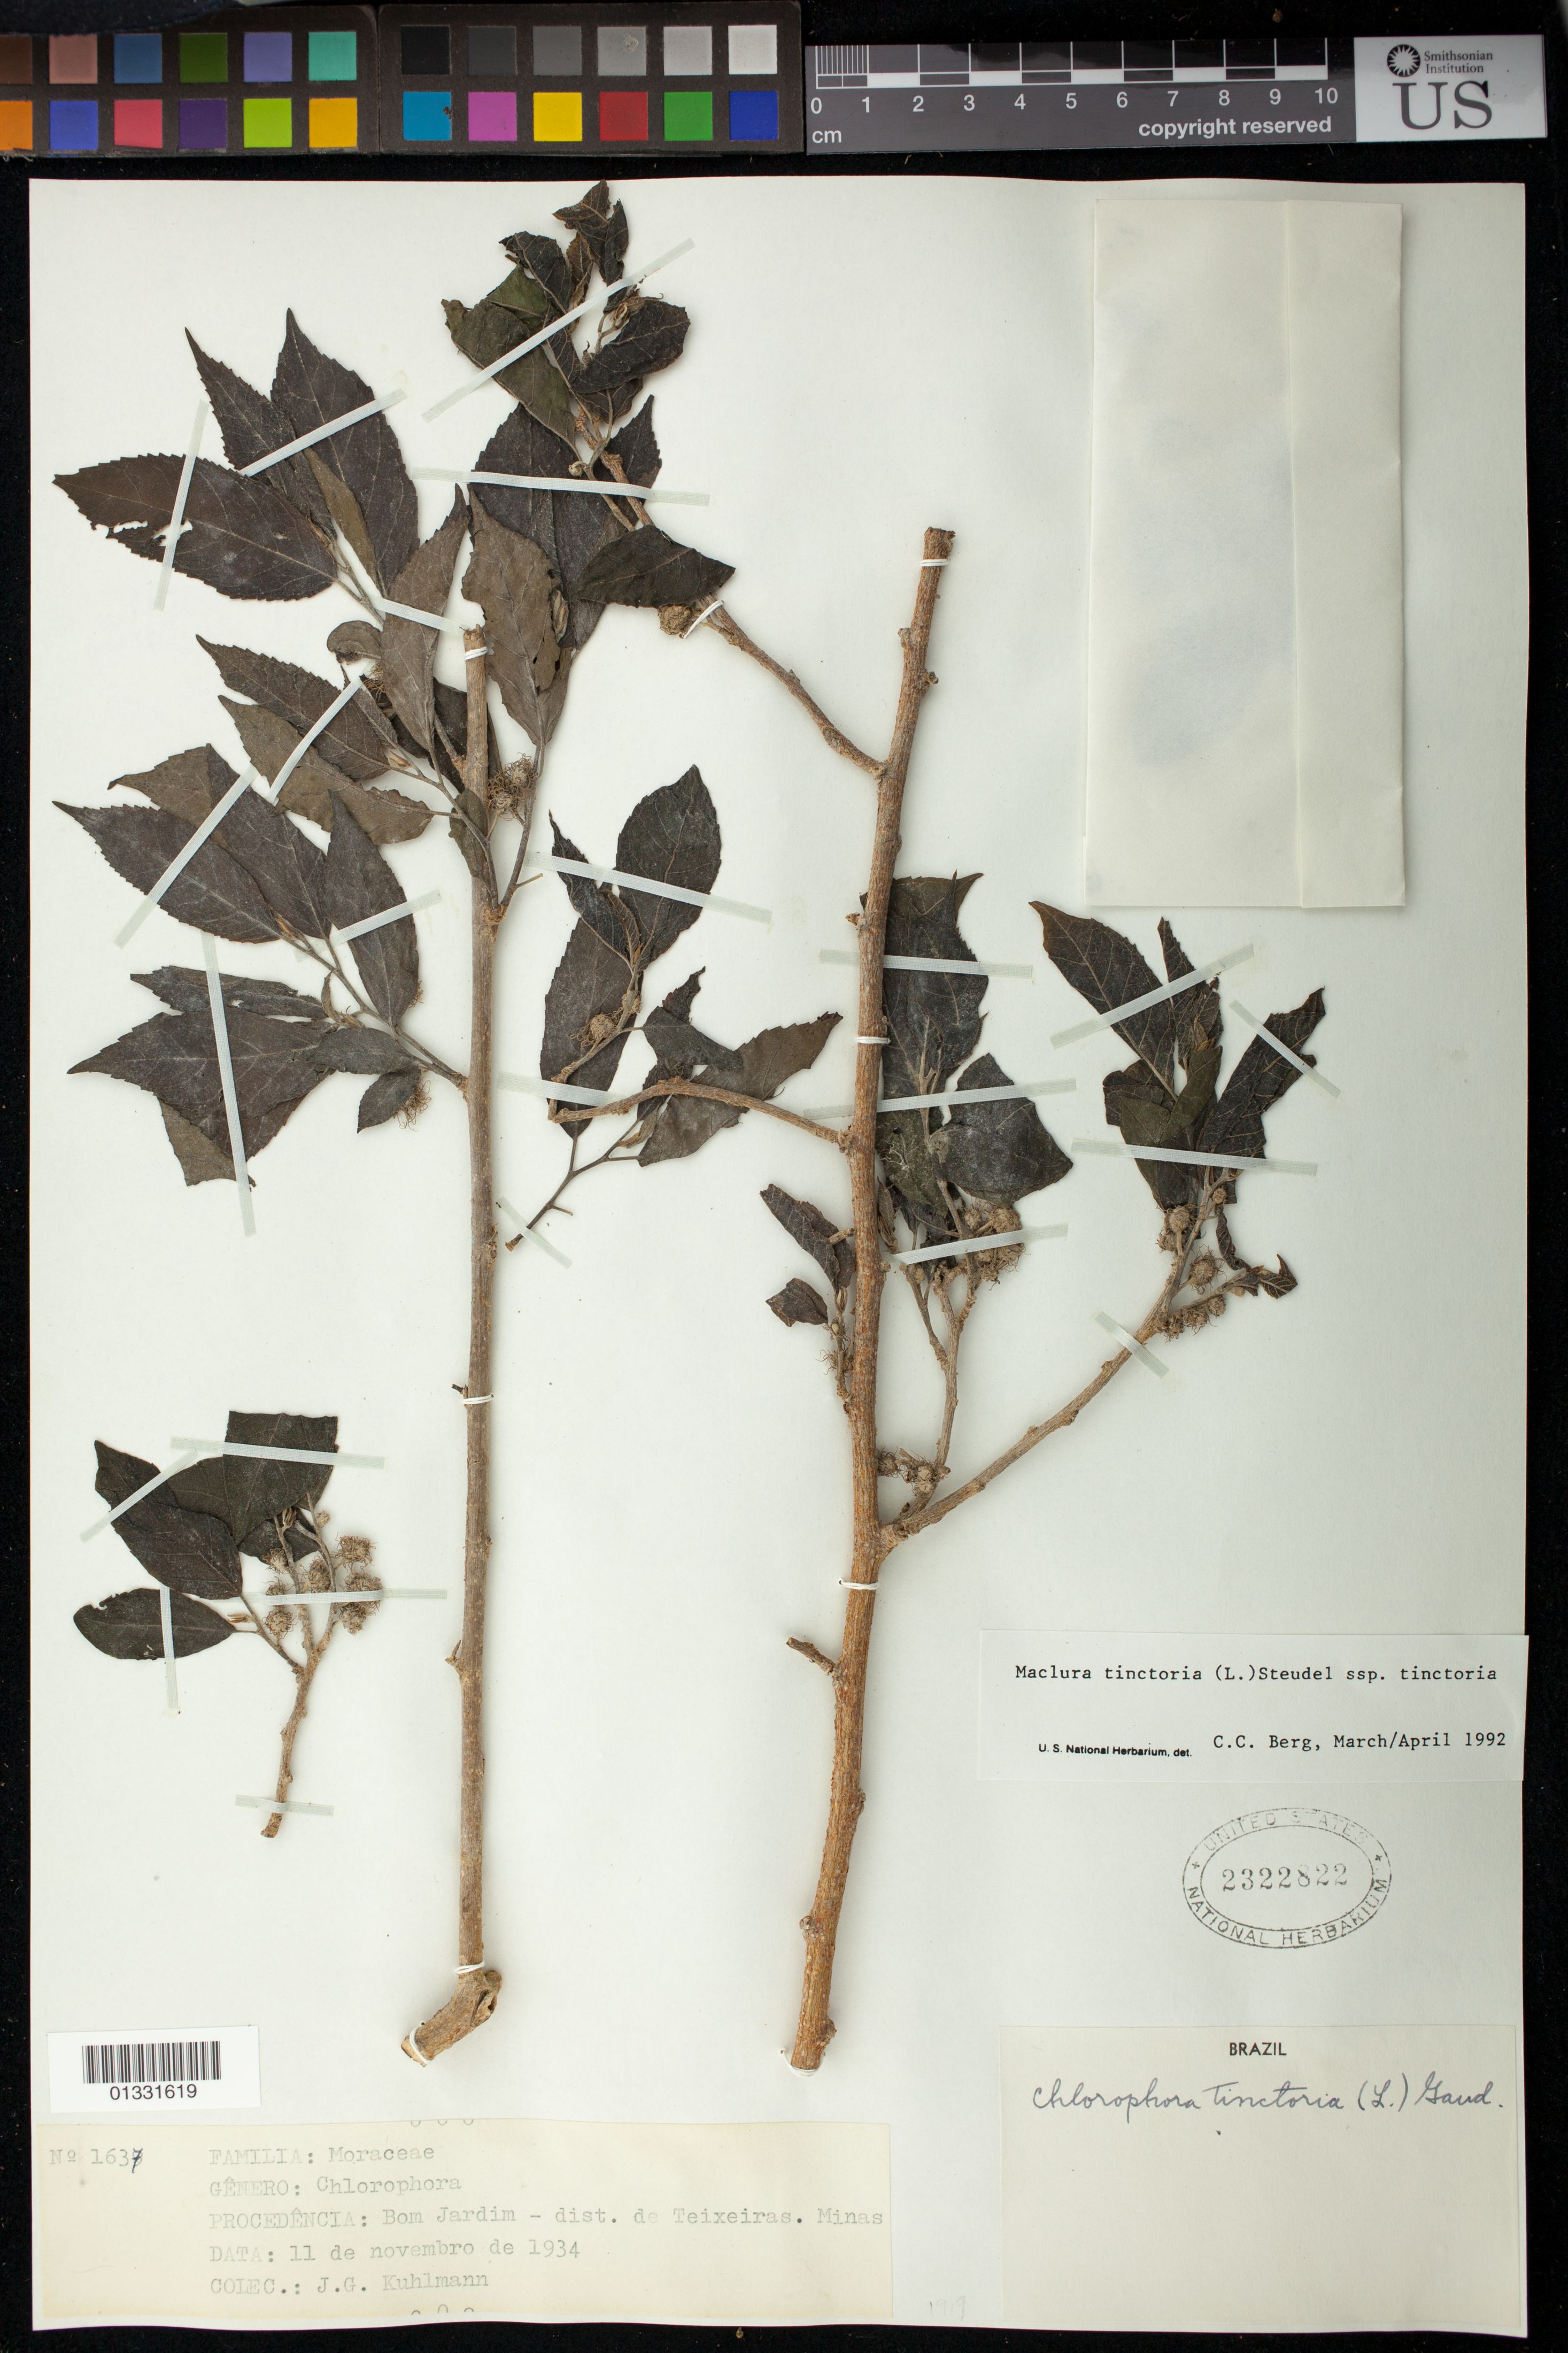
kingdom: Plantae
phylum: Tracheophyta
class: Magnoliopsida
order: Rosales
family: Moraceae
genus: Maclura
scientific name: Maclura tinctoria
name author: (L.) D. Don ex Steud.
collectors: J. G. Kuhlmann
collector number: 1637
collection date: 1934-11-11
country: Brazil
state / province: Minas Gerais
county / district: Bom Jardim de Minas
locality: Bom Jardim - dist. de Texeiras. Minas.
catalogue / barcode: US 2322822